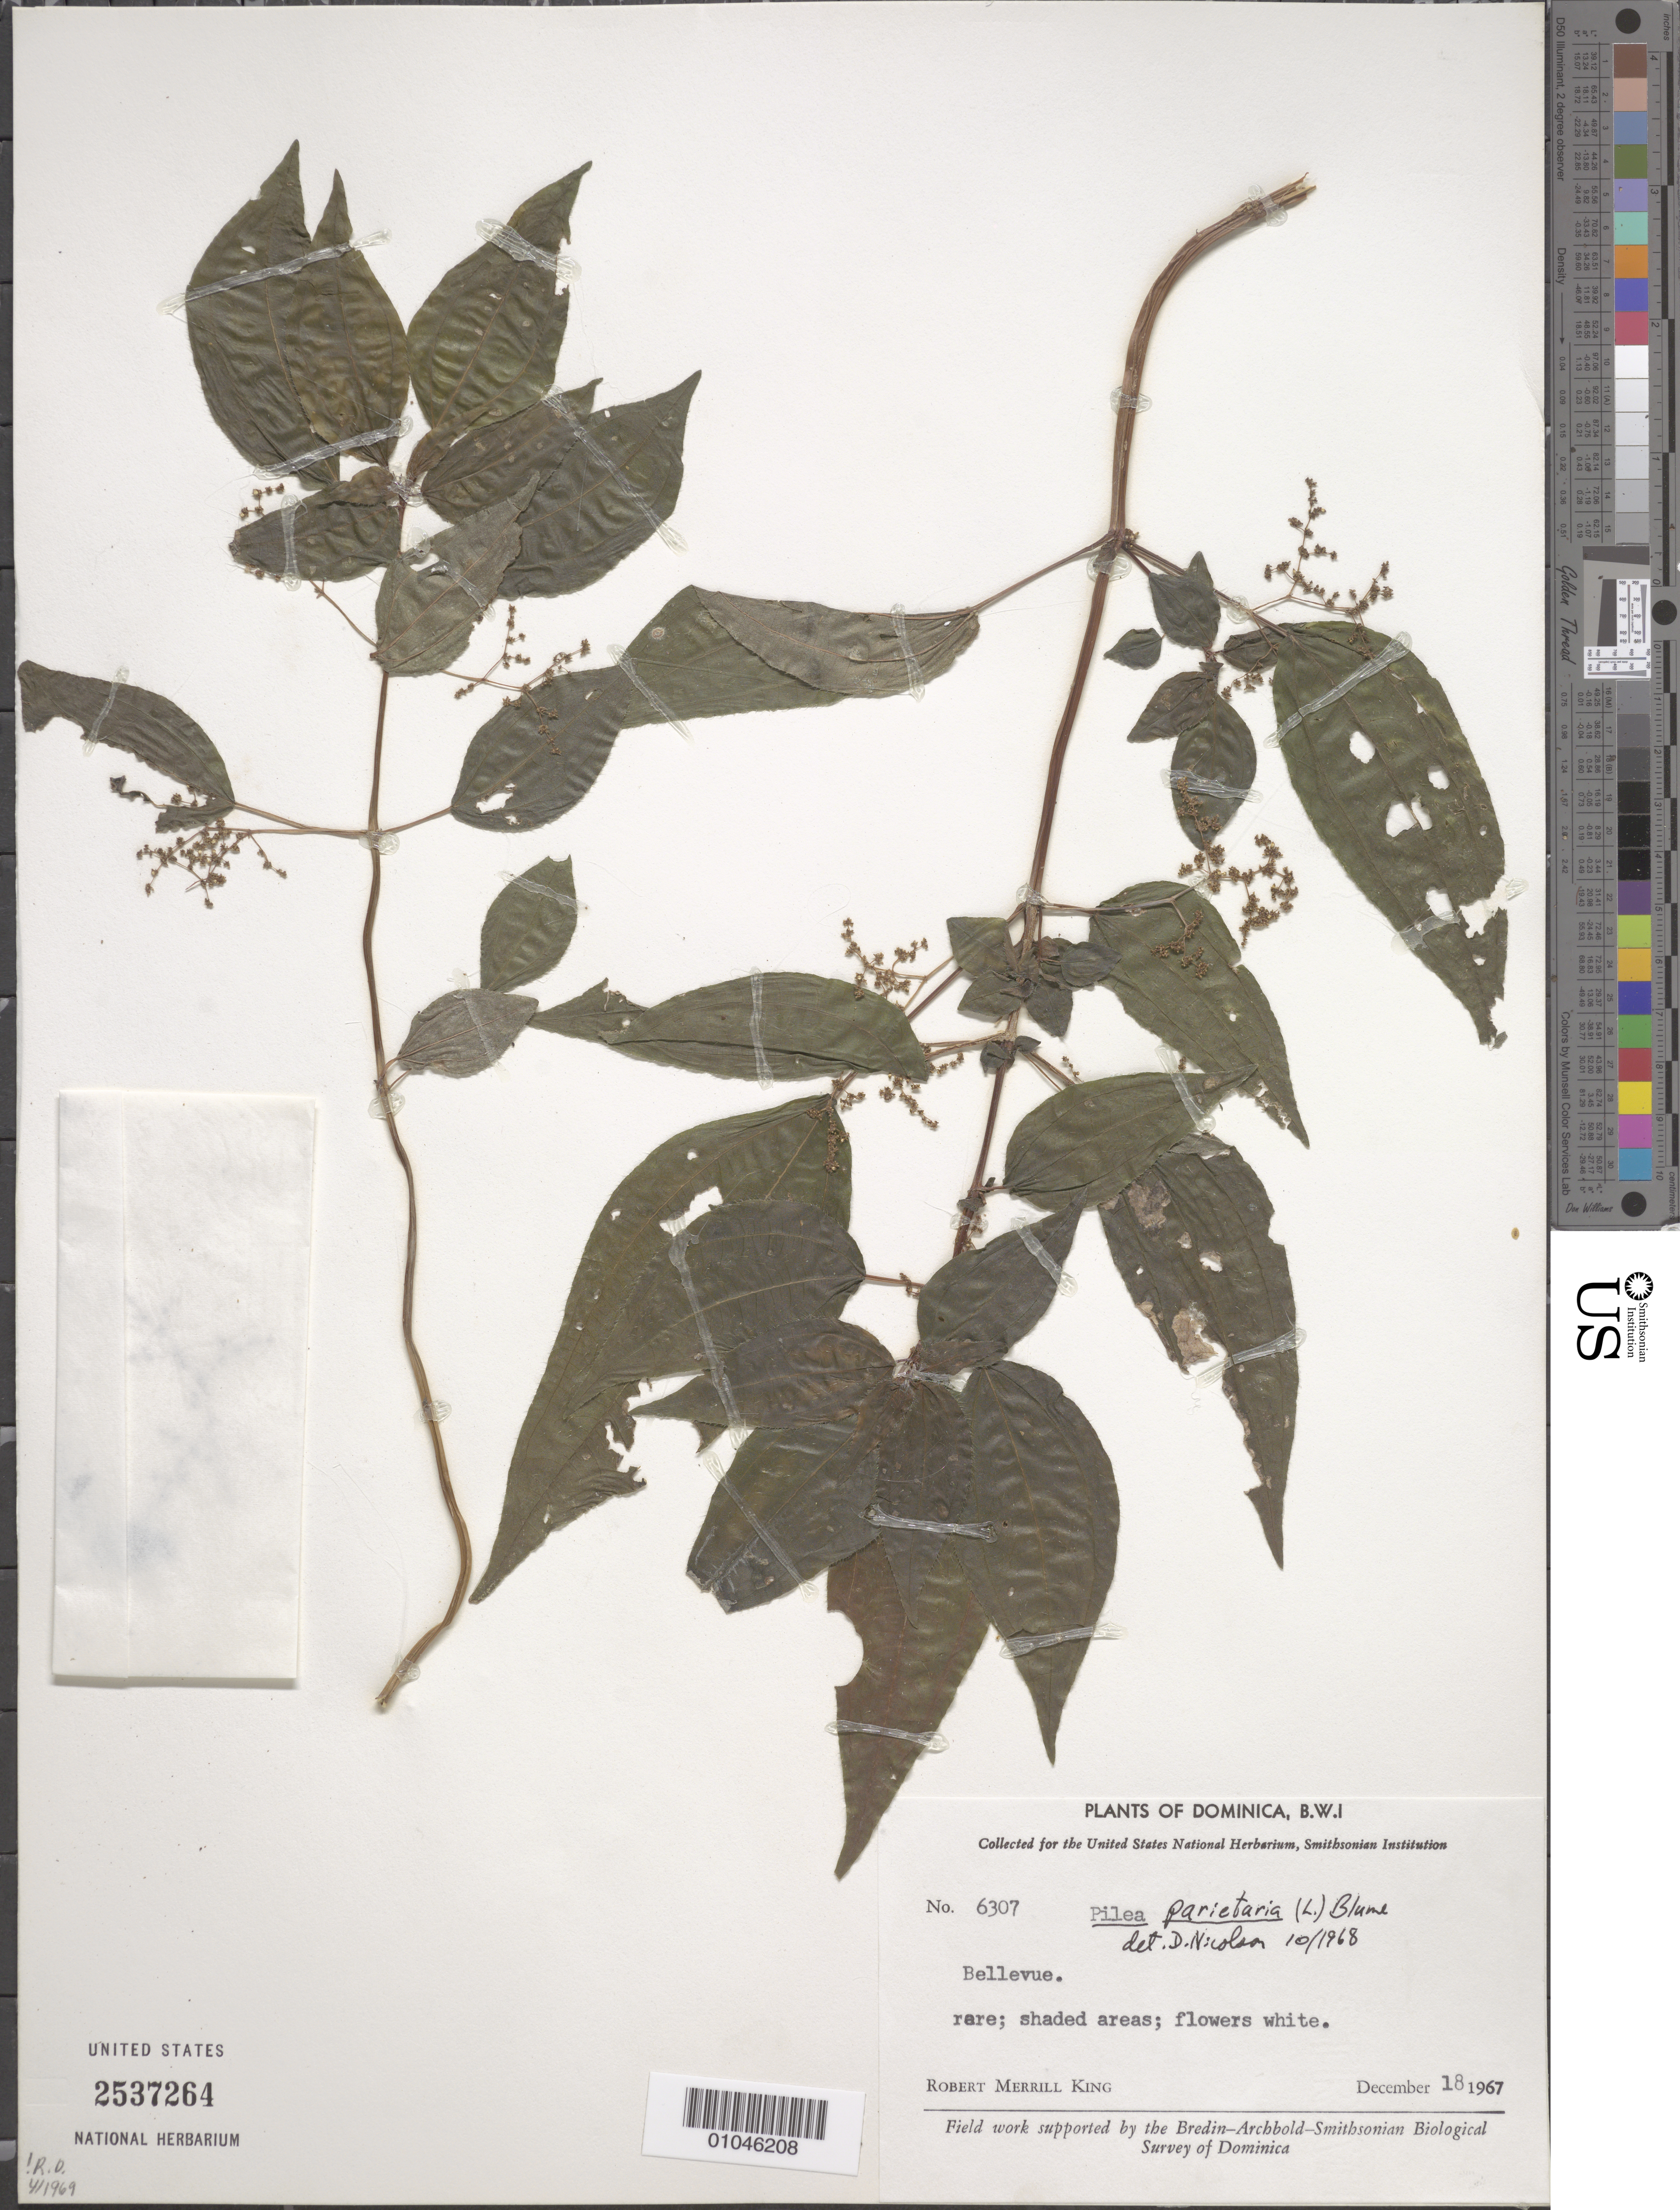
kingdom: Plantae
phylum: Tracheophyta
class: Magnoliopsida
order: Rosales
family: Urticaceae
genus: Pilea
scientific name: Pilea parietaria var. parietaria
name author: (L.) Blume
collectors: R. M. King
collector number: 6307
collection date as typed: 18 Dec 1967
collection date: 1967-12-18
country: Dominica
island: Dominica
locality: Bellevue. rare; shaded areas; flowers white.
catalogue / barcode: US 2537264